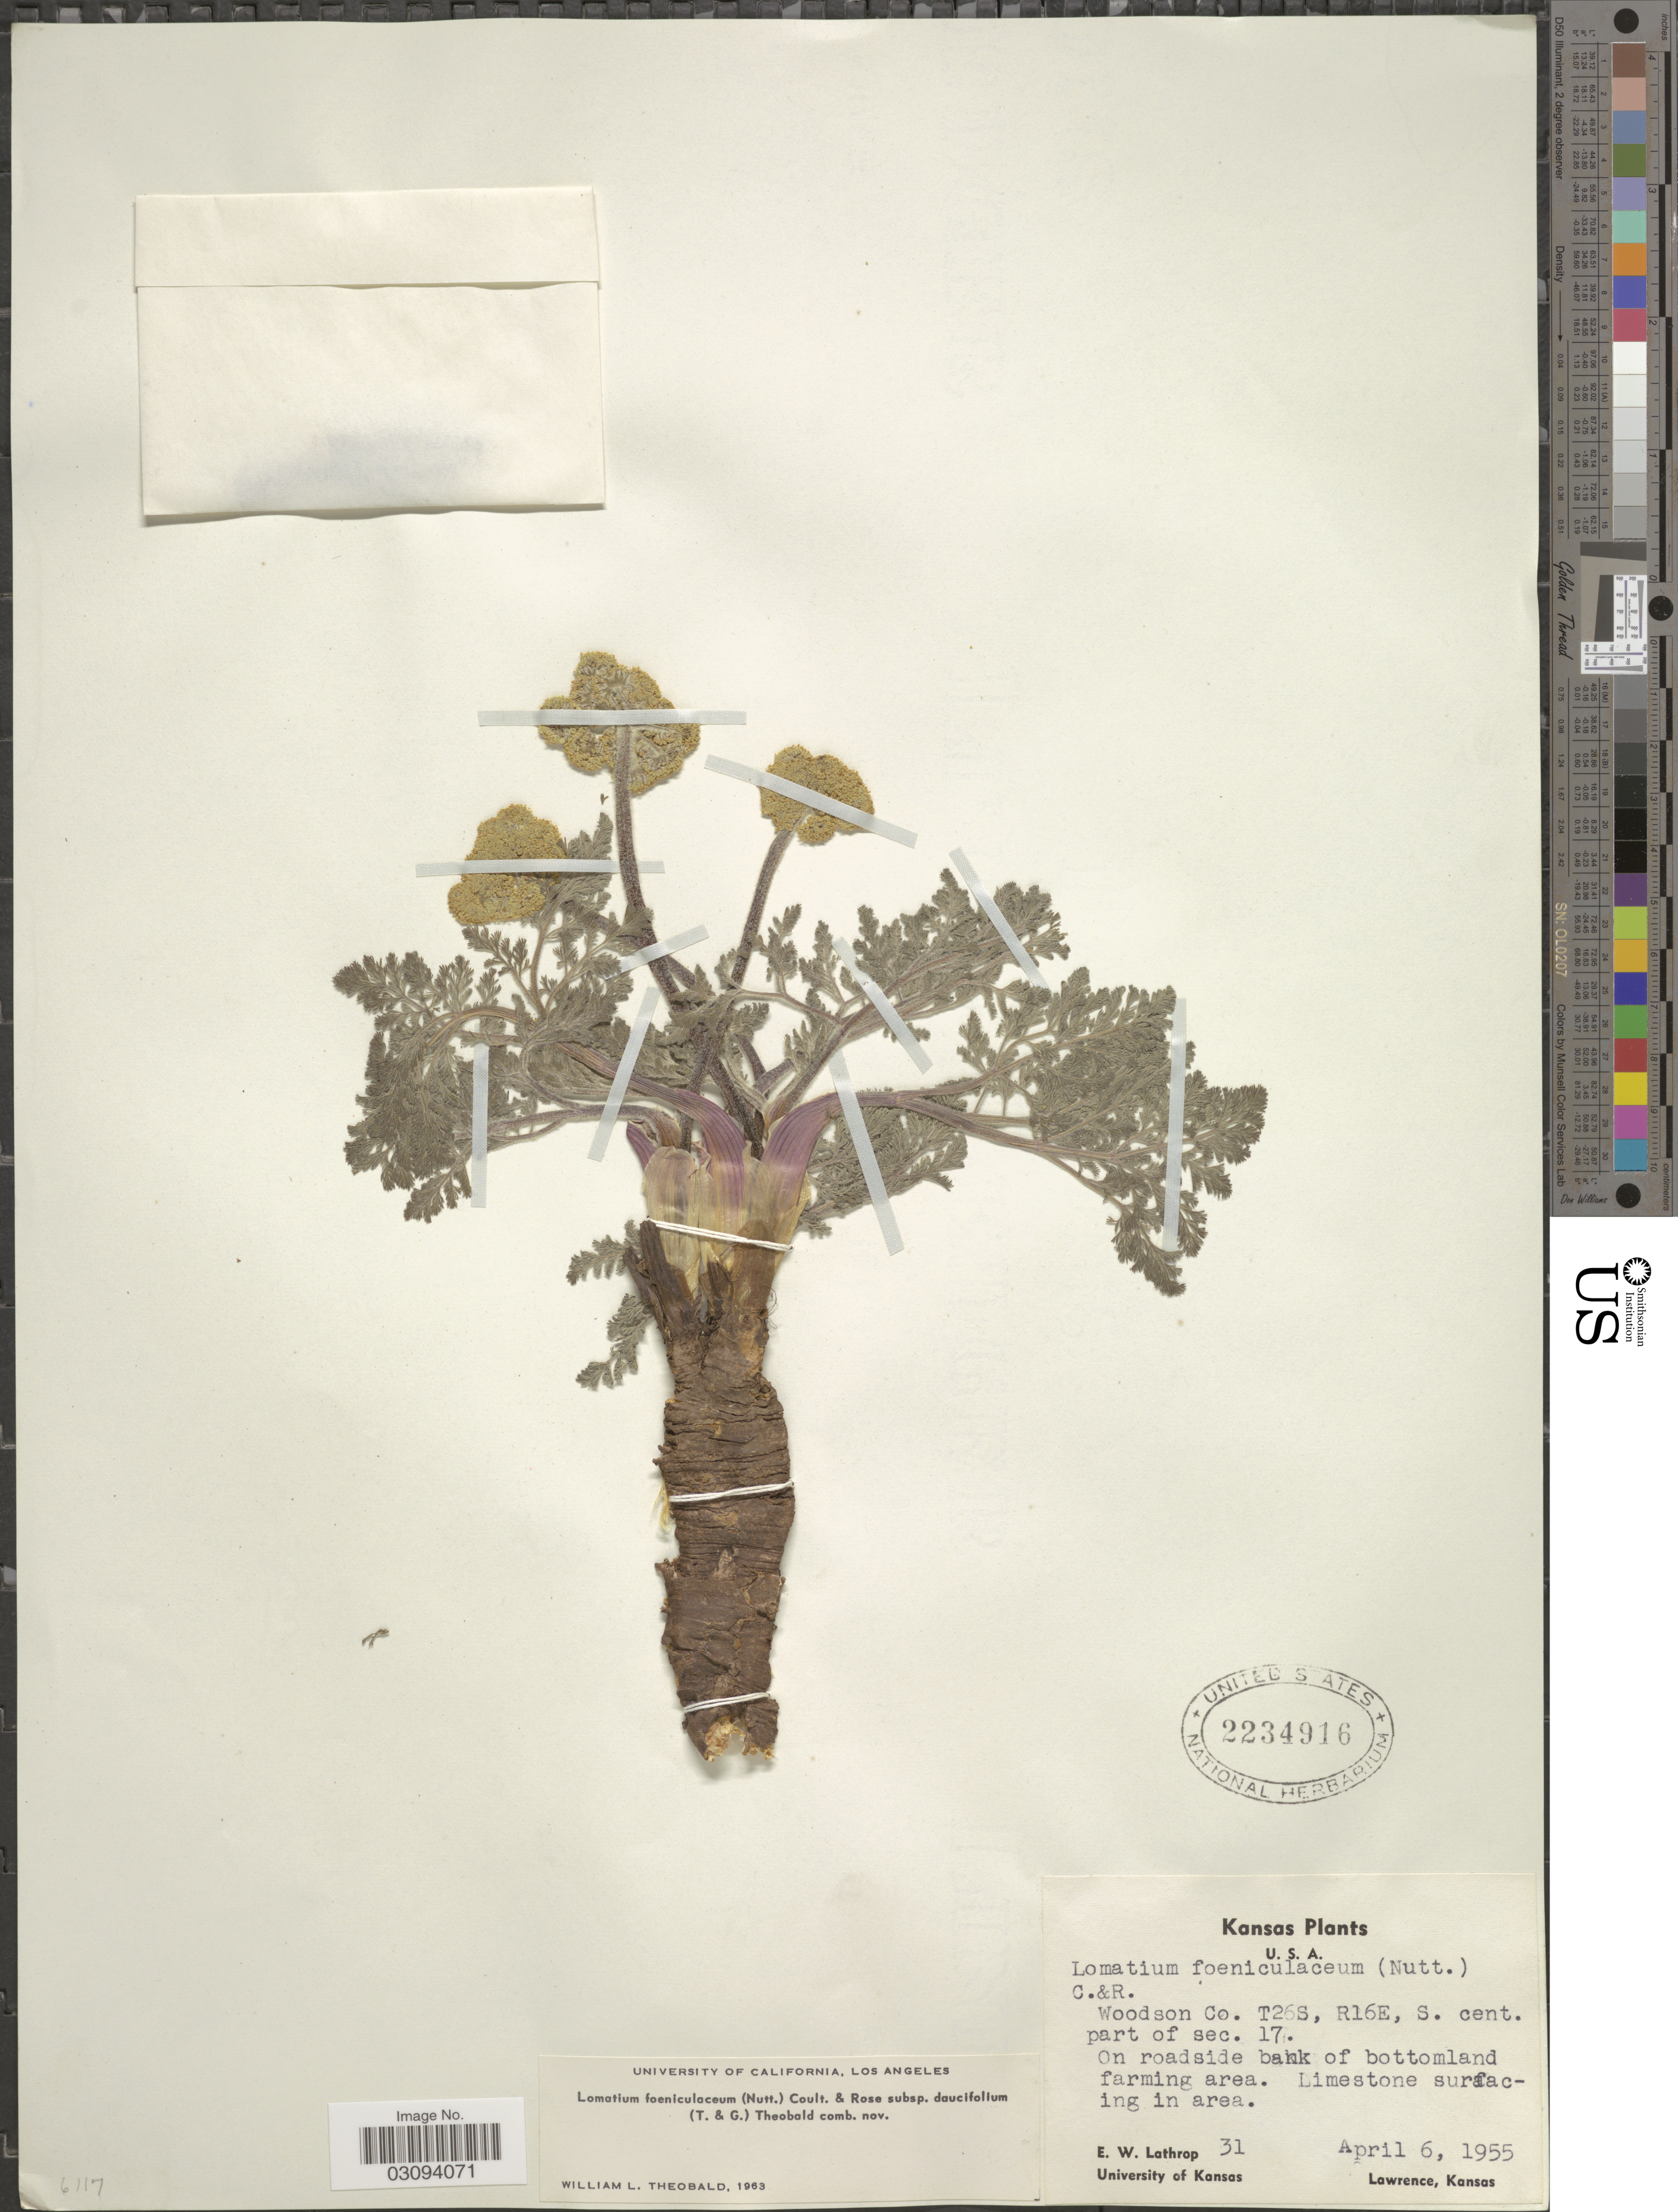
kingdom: Plantae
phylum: Tracheophyta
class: Magnoliopsida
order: Apiales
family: Apiaceae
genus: Lomatium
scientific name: Lomatium foeniculaceum subsp. daucifolium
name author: (Torr. & A. Gray) W.L. Theob.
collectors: E. W. Lathrop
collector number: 31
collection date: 1955-04-06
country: United States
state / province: Kansas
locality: U.S.A. Woodson Co. T26S, R16E, S. cent. part of sec. 17.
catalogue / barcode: US 2234916